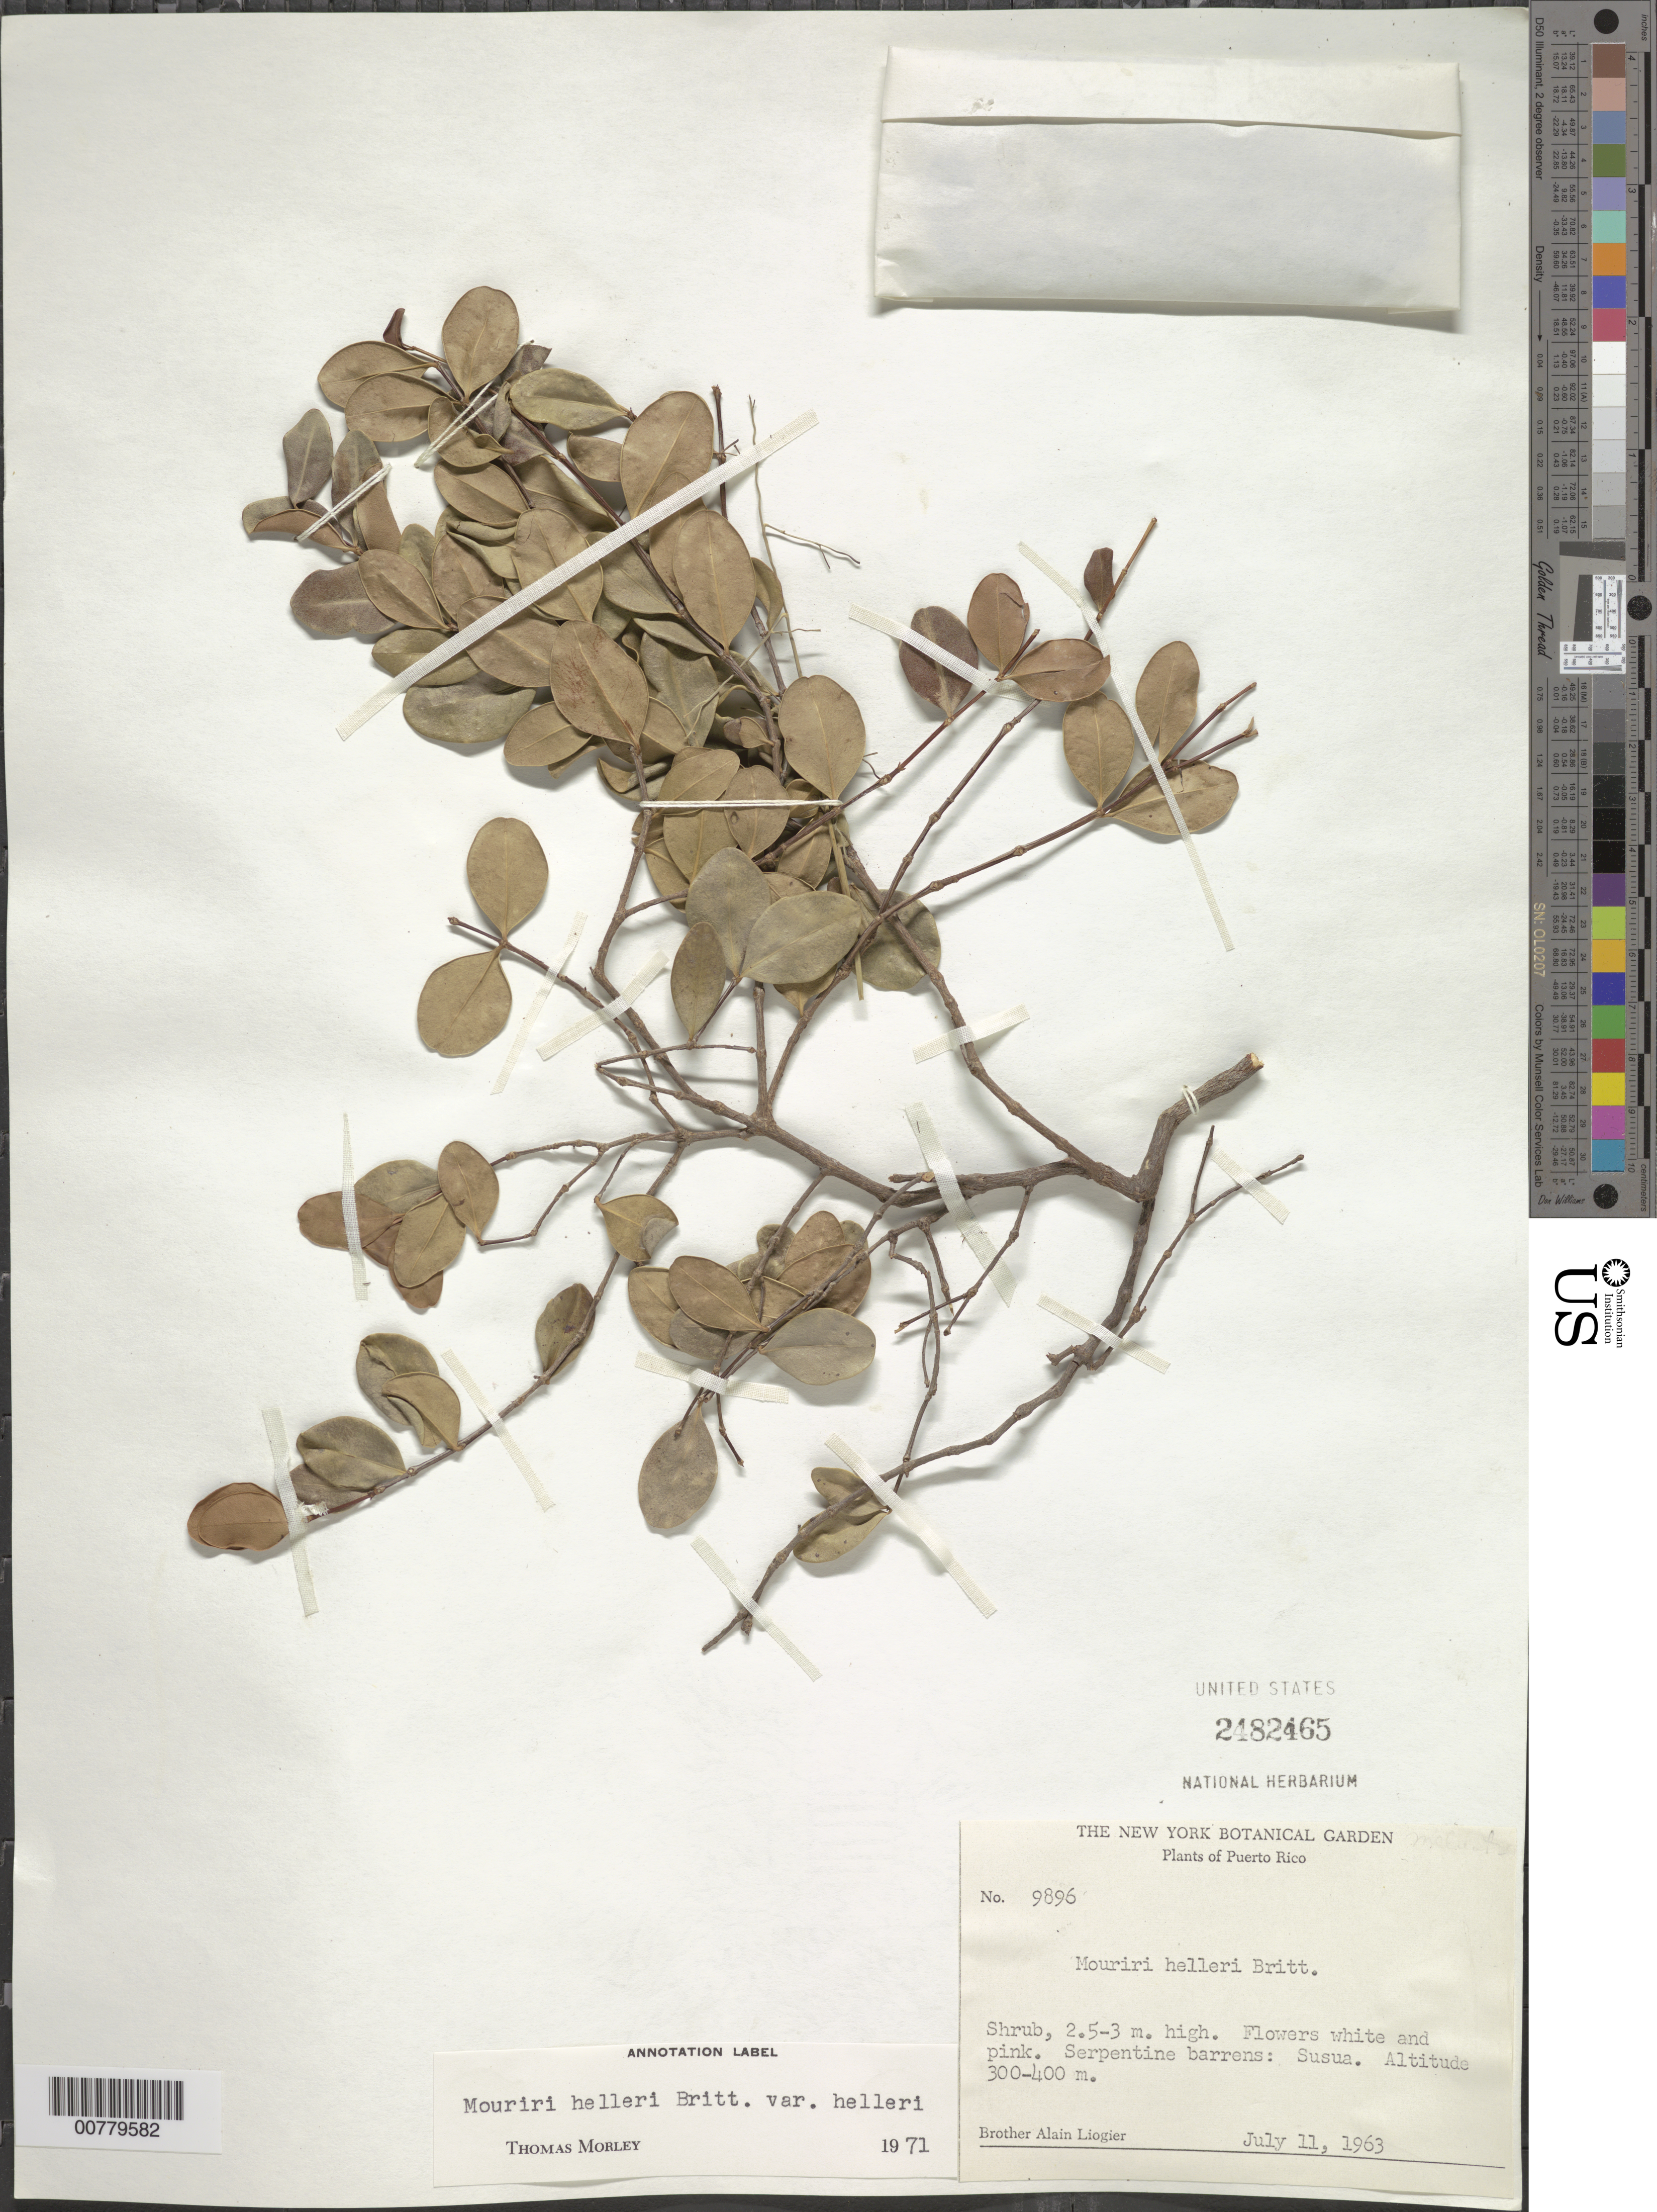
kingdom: Plantae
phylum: Tracheophyta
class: Magnoliopsida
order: Myrtales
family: Melastomataceae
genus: Mouriri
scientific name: Mouriri helleri var. helleri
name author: Britton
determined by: Morley, T.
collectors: A. H. Liogier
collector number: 9896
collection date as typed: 11 Jul 1963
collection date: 1963-07-11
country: Puerto Rico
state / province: Sabana Grande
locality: Susua.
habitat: Serpentine barrens.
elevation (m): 300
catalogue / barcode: US 2482465